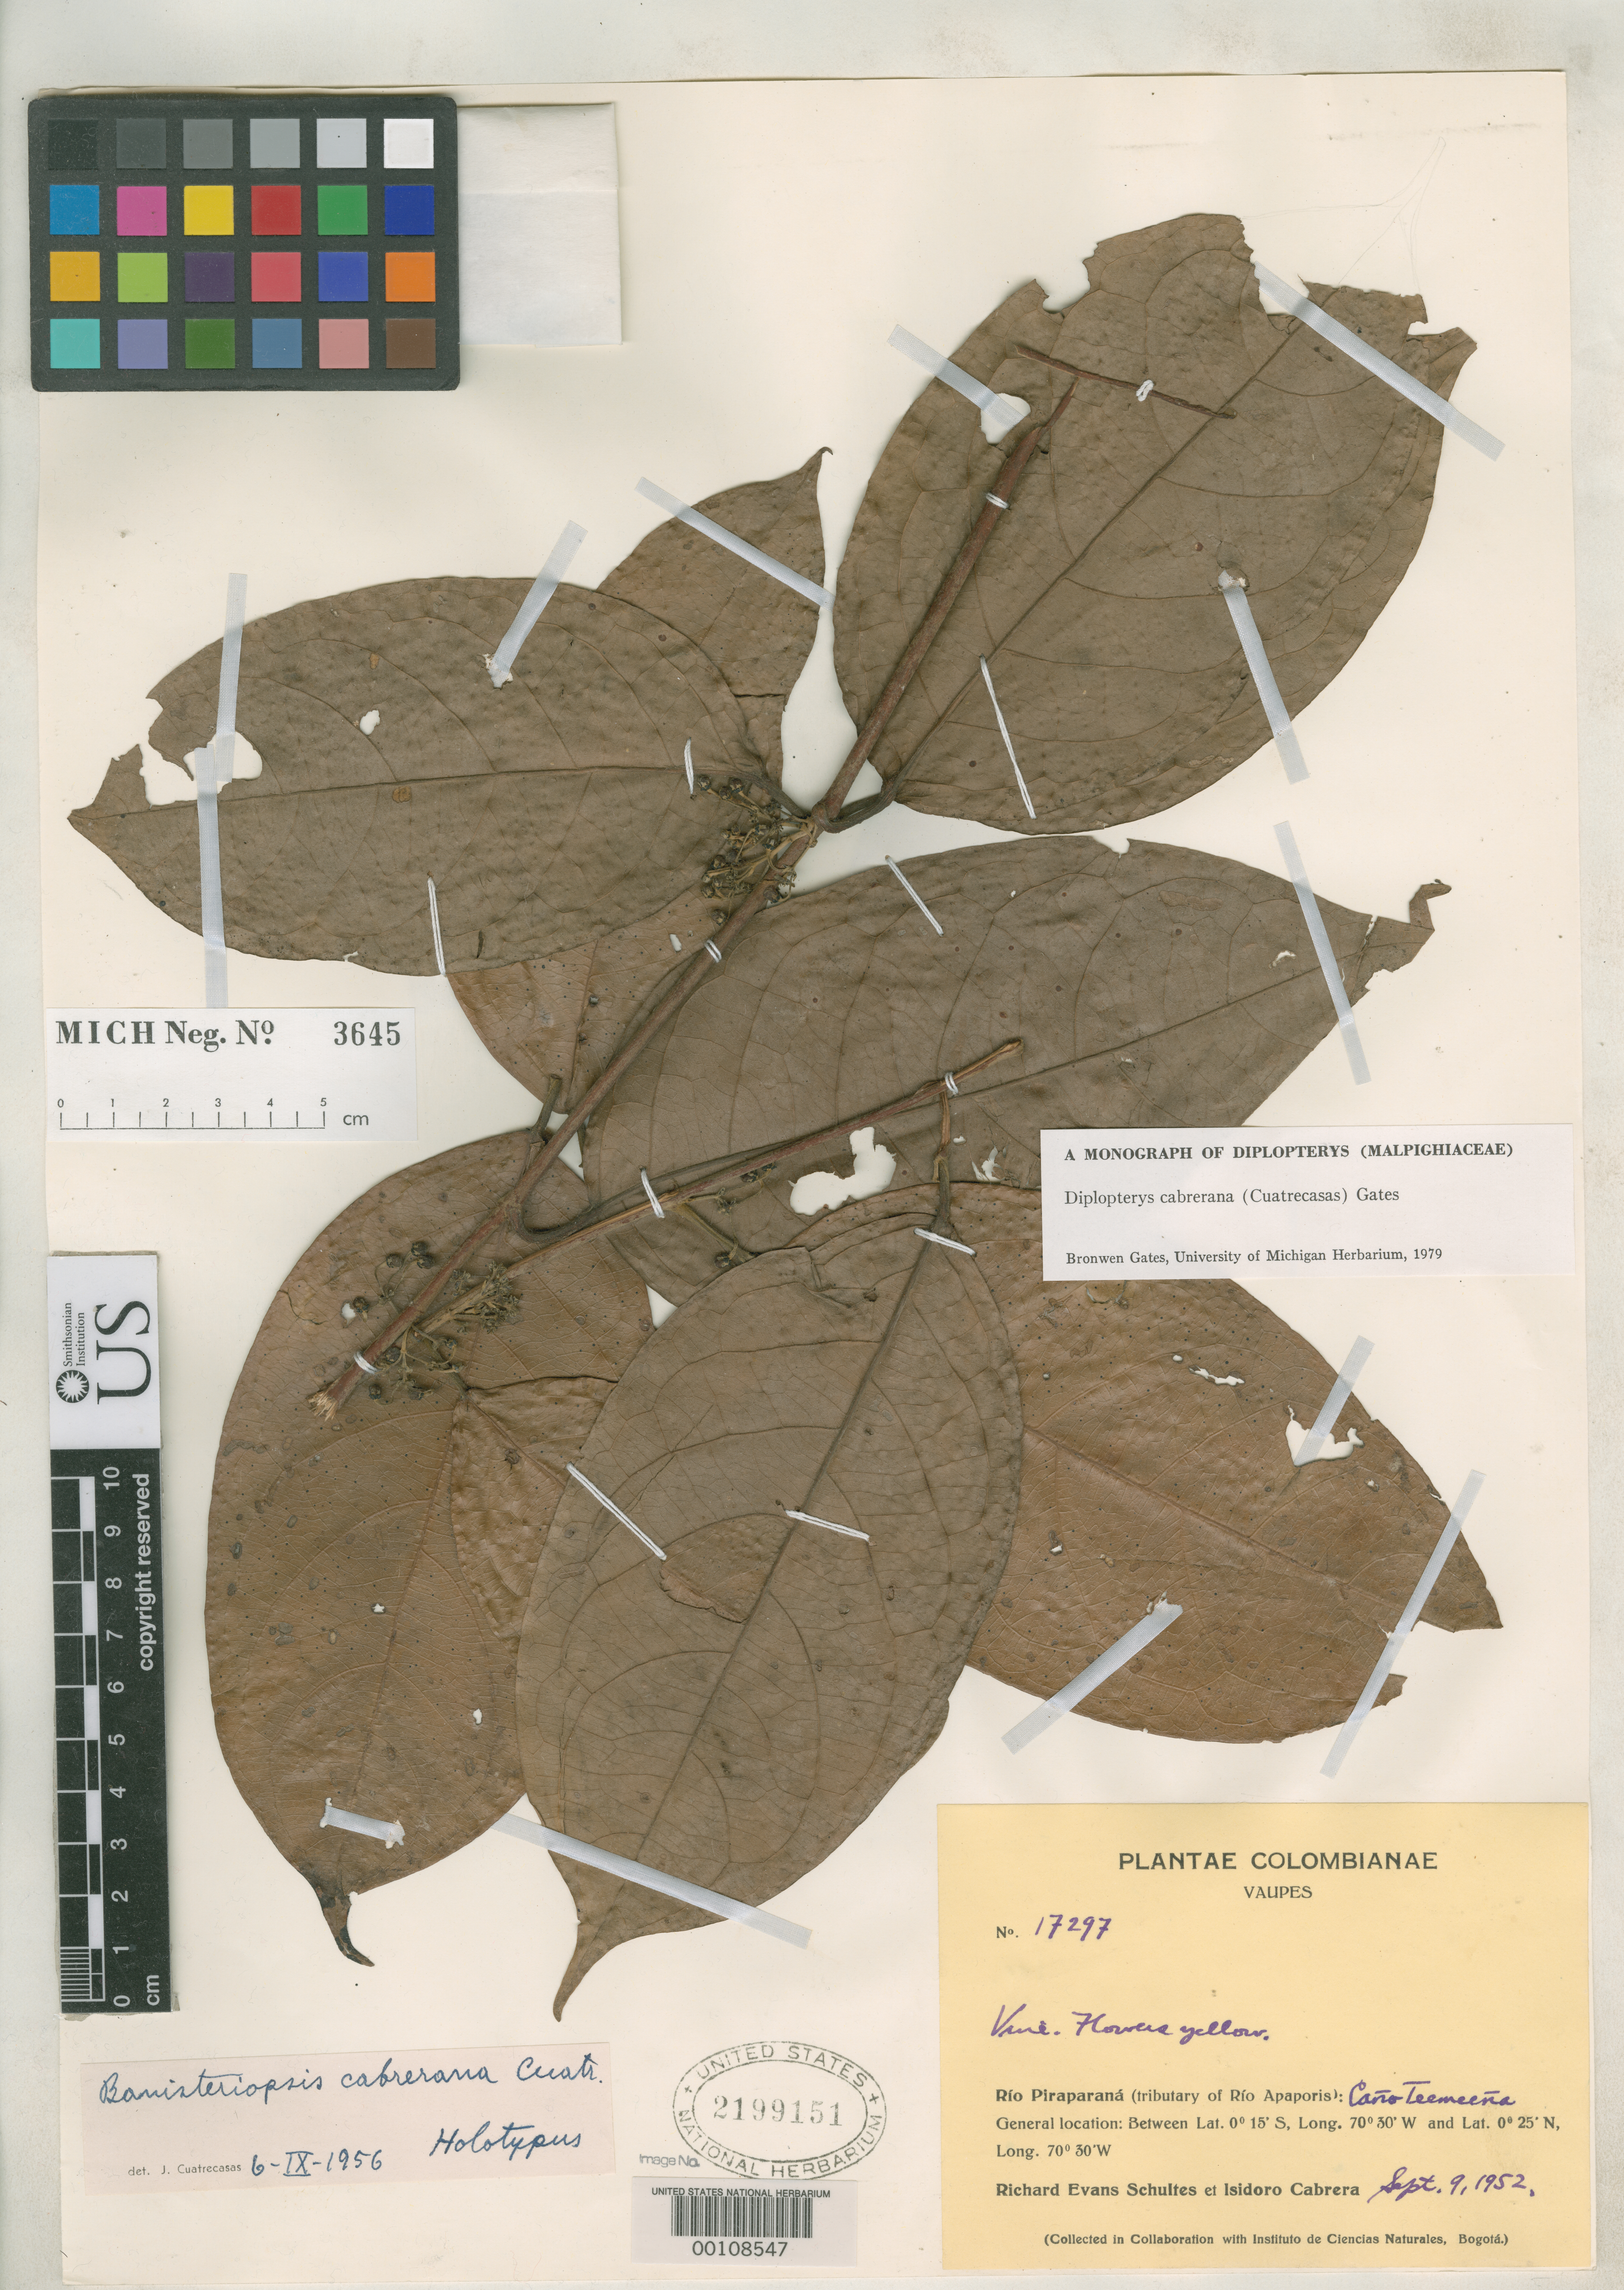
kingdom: Plantae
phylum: Tracheophyta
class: Magnoliopsida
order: Malpighiales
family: Malpighiaceae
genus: Banisteriopsis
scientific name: Banisteriopsis cabrerana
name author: Cuatrec.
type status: Holotype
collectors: R. E. Schultes & I. Cabrera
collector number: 17297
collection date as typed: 09 Sep 1952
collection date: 1952-09-09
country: Colombia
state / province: Vaupés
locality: Rio Piraparana, tribuatary of Rio Apaporis, Caño Teemeena.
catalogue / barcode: US 2199151